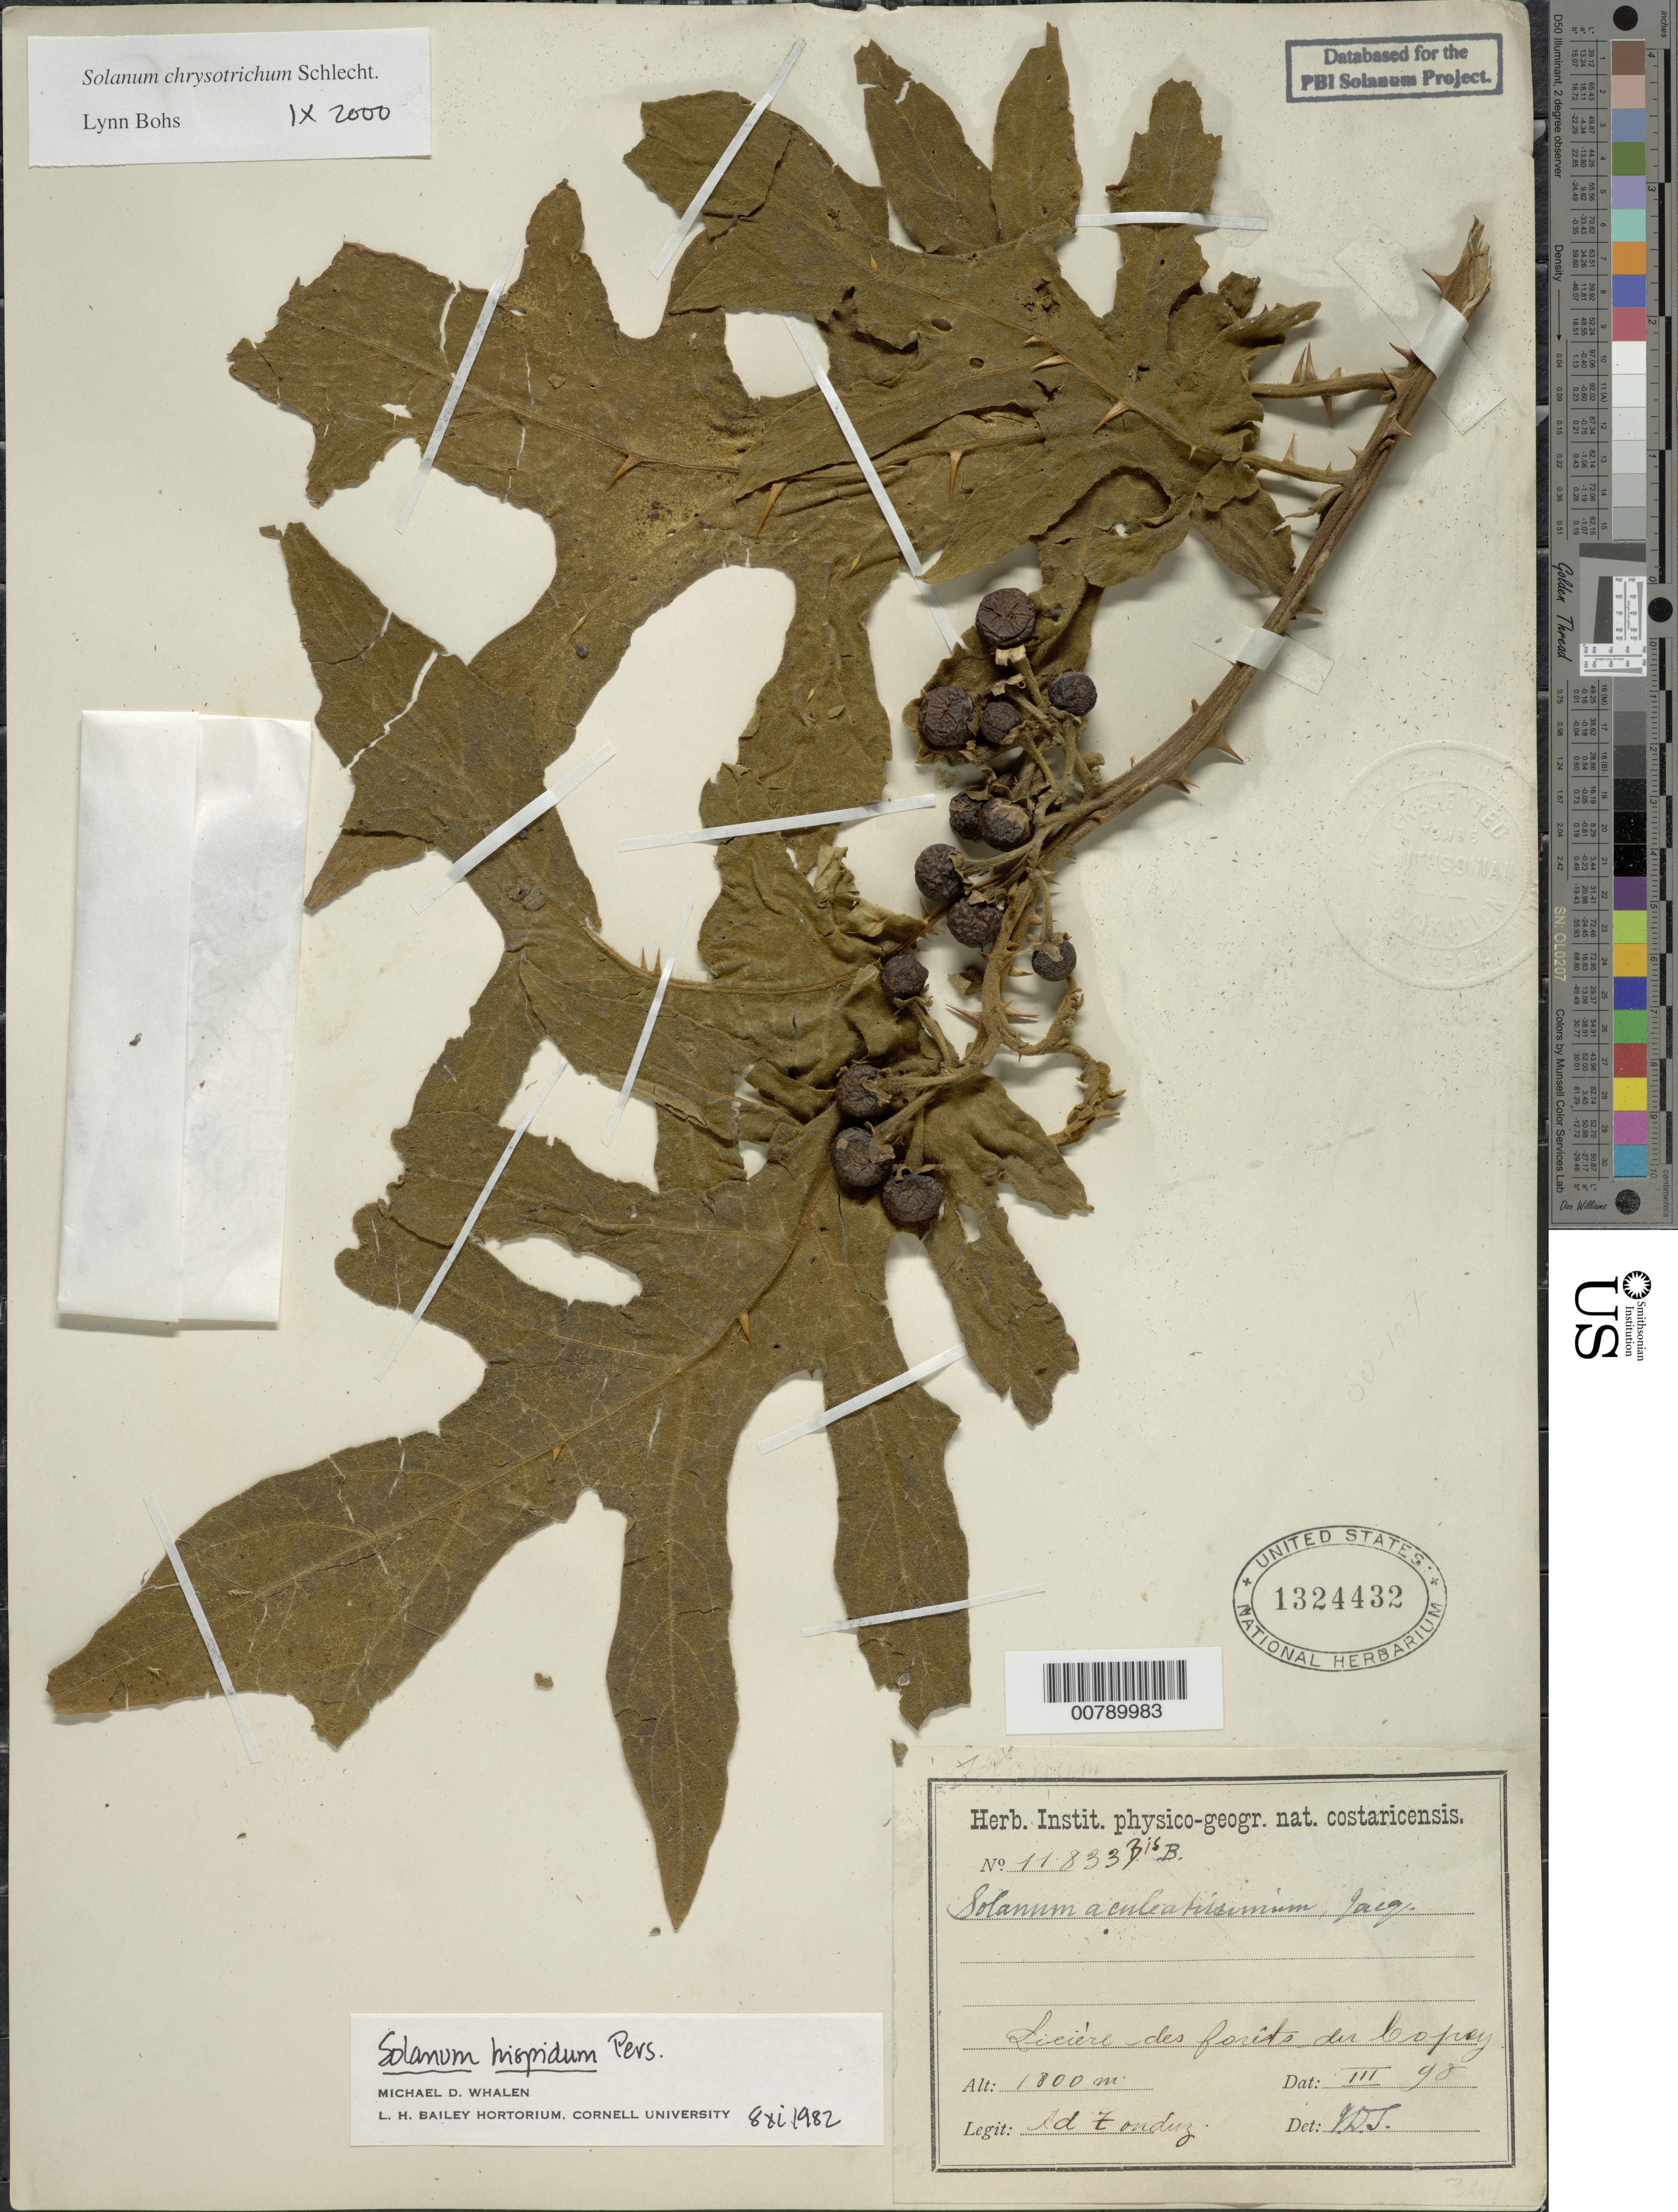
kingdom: Plantae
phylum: Tracheophyta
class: Magnoliopsida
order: Solanales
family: Solanaceae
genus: Solanum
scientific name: Solanum chrysotrichum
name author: Schltdl.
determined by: Bohs, L. A.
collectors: A. Tonduz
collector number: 11833B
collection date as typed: Mar 1898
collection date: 1898-03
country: Costa Rica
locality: Lisière des forêts du Copey.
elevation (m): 1800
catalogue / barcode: US 1324432